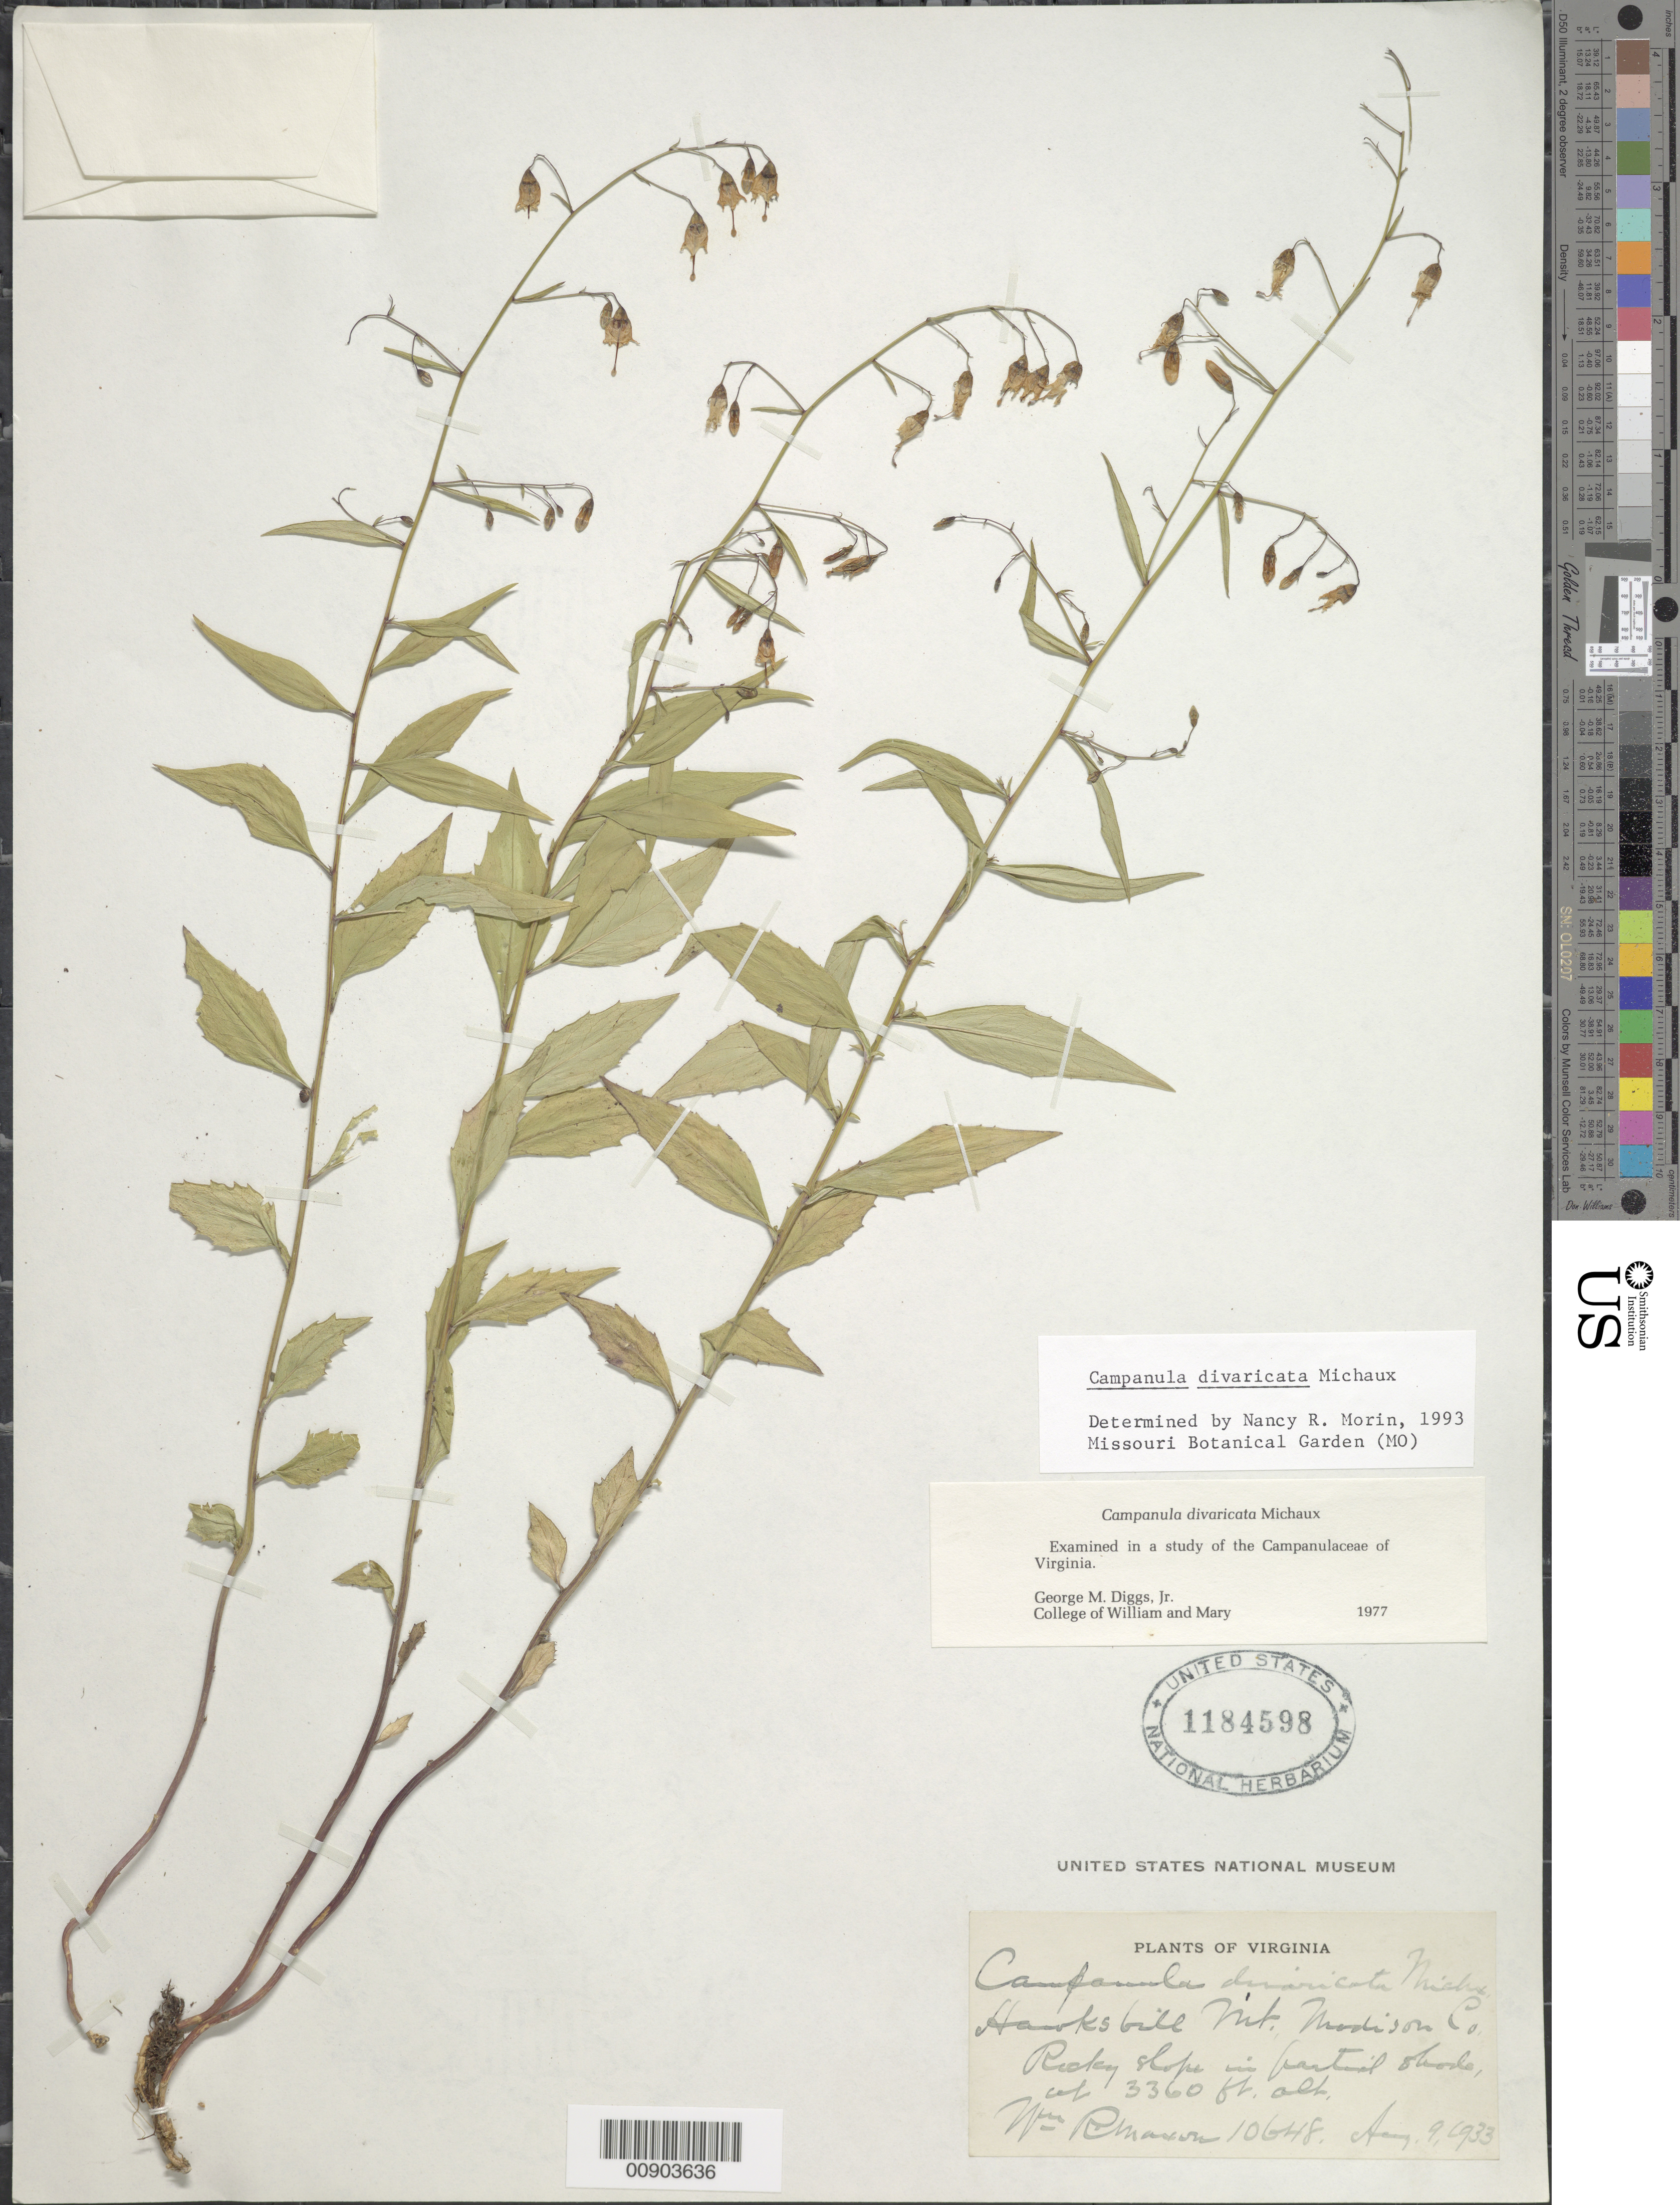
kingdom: Plantae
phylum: Tracheophyta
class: Magnoliopsida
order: Asterales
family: Campanulaceae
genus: Campanula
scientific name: Campanula divaricata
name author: Michx.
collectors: W. R. Maxon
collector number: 10648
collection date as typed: Aug. 9, 1933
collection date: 1933-08-09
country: United States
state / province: Virginia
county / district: Madison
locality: Hawksbill Mt.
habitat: Rocky slope in partial shade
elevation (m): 1024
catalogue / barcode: US 1184598